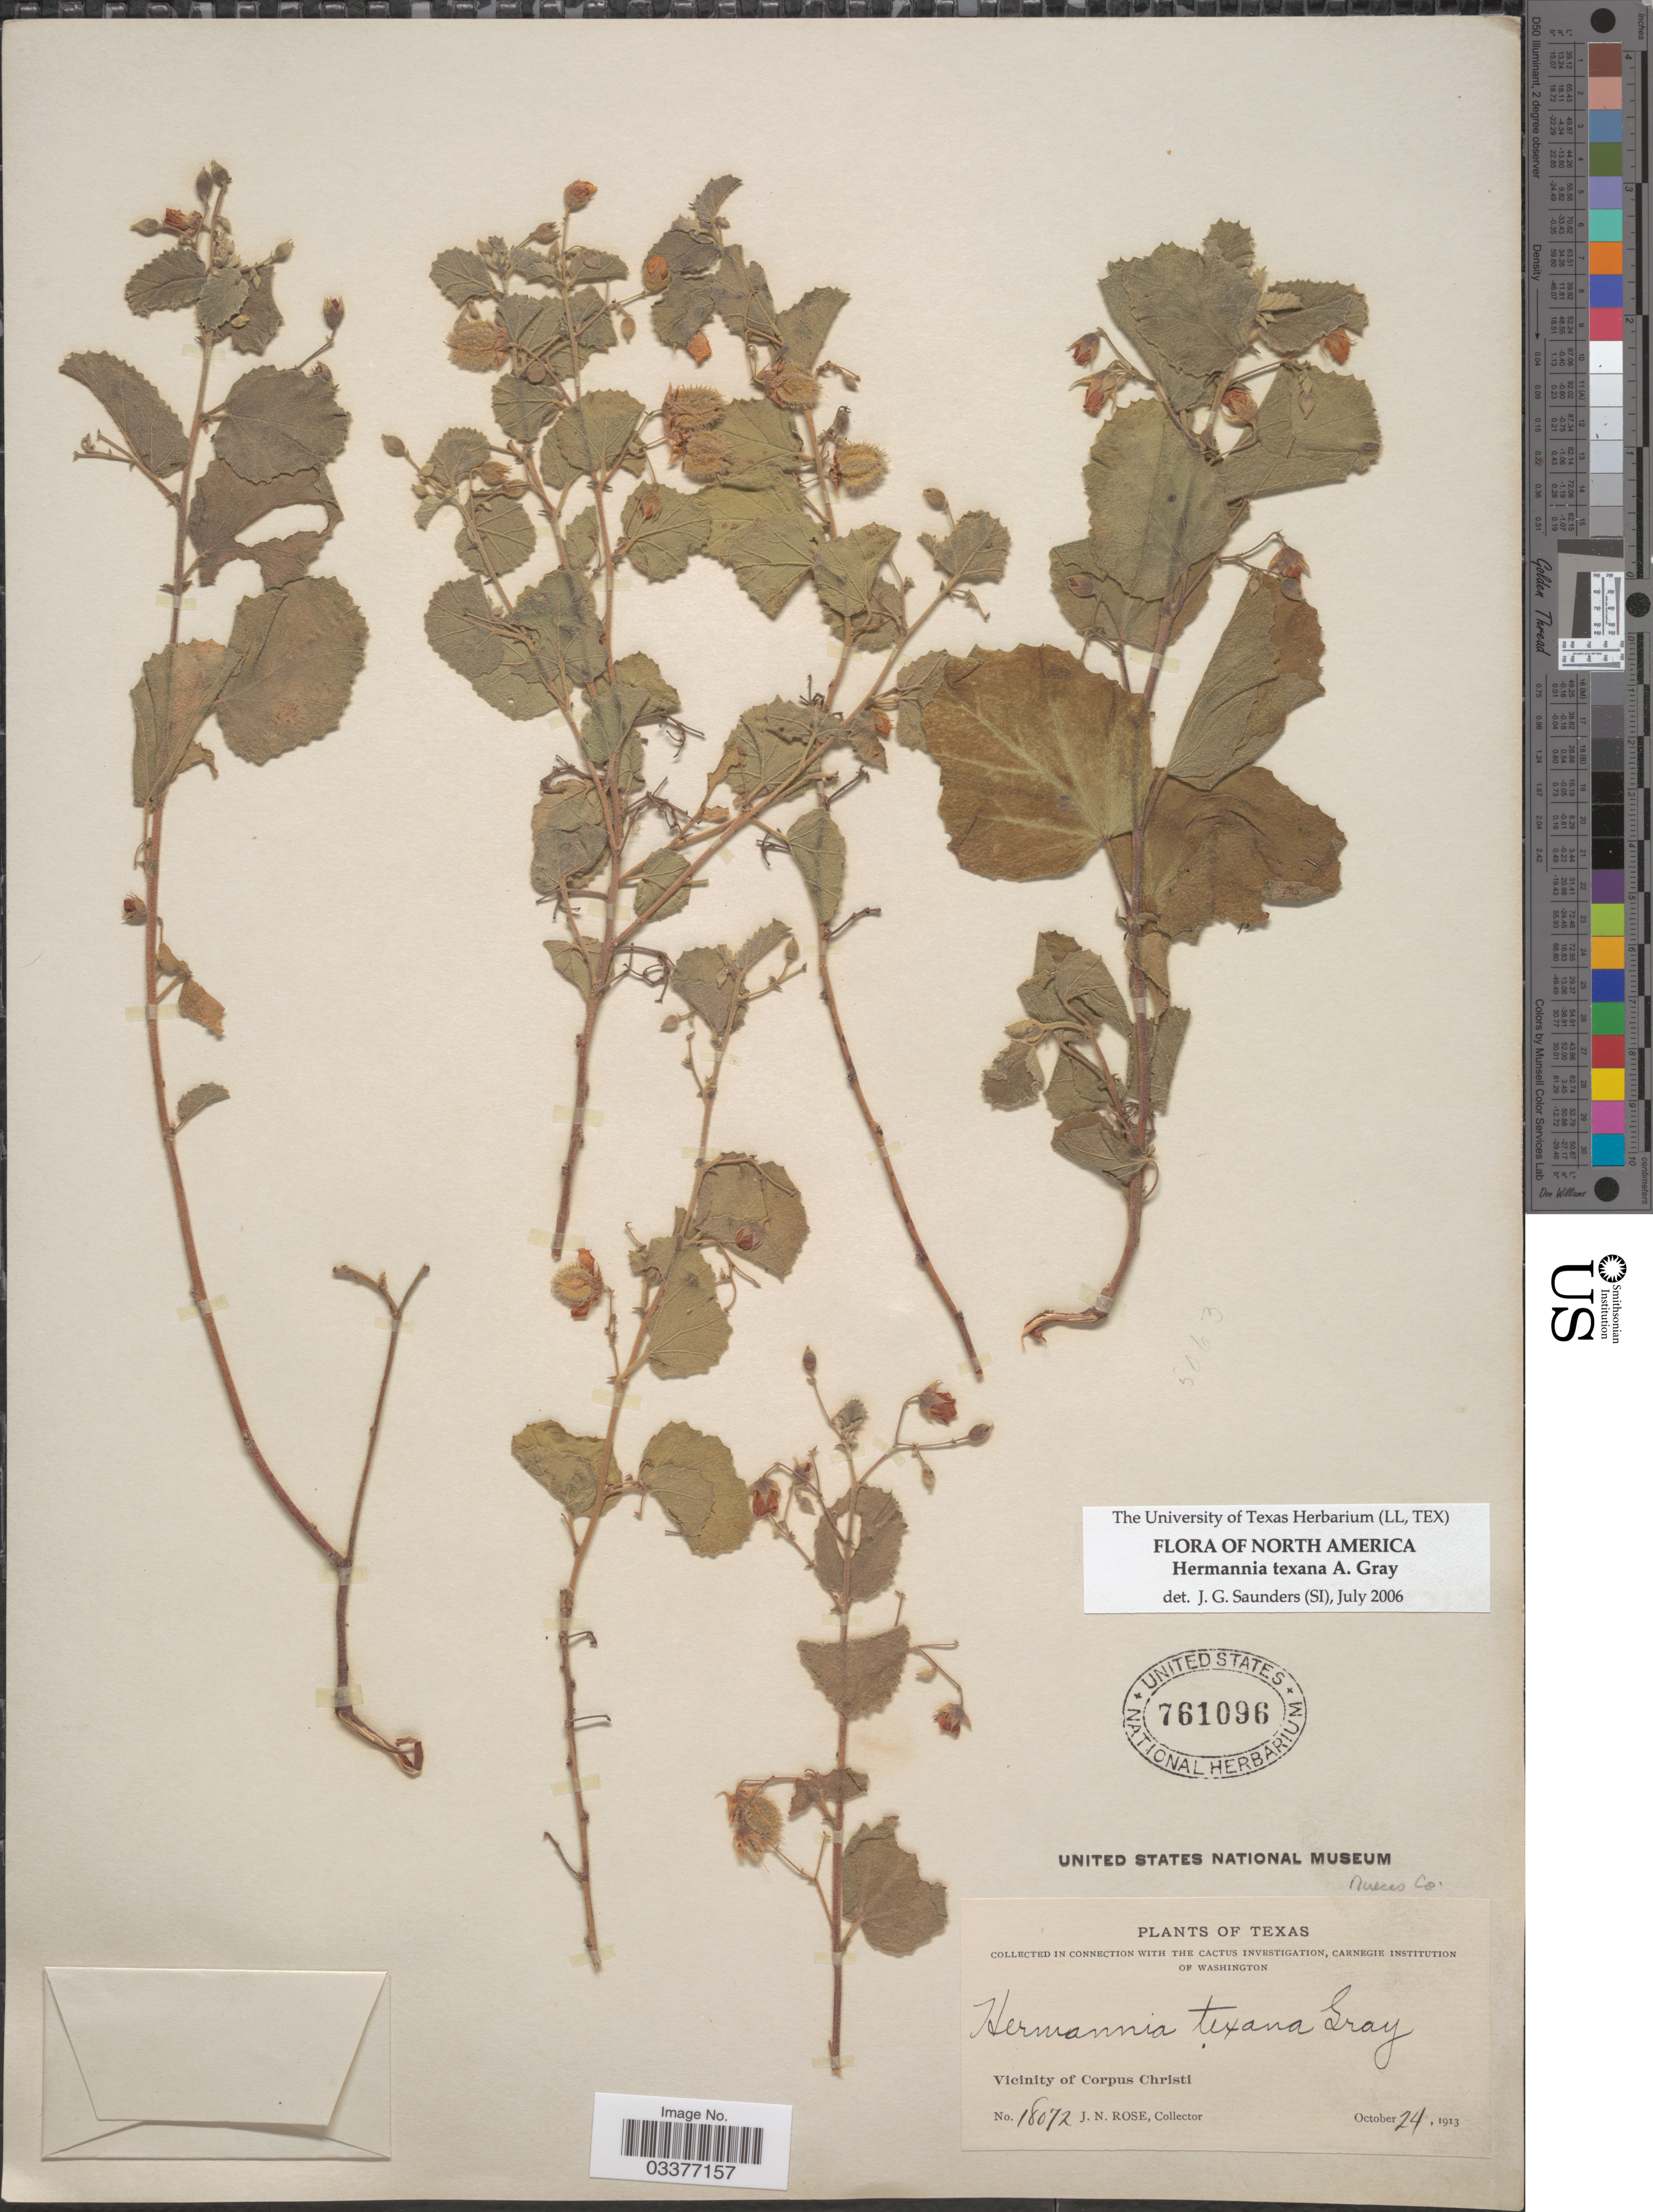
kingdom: Plantae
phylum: Tracheophyta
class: Magnoliopsida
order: Malvales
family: Malvaceae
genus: Hermannia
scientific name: Hermannia texana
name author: A. Gray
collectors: J. N. Rose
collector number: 18072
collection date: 1913-10-24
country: United States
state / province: Texas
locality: Nueces Co. Vicinity of Corpus Christi.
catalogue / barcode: US 761096